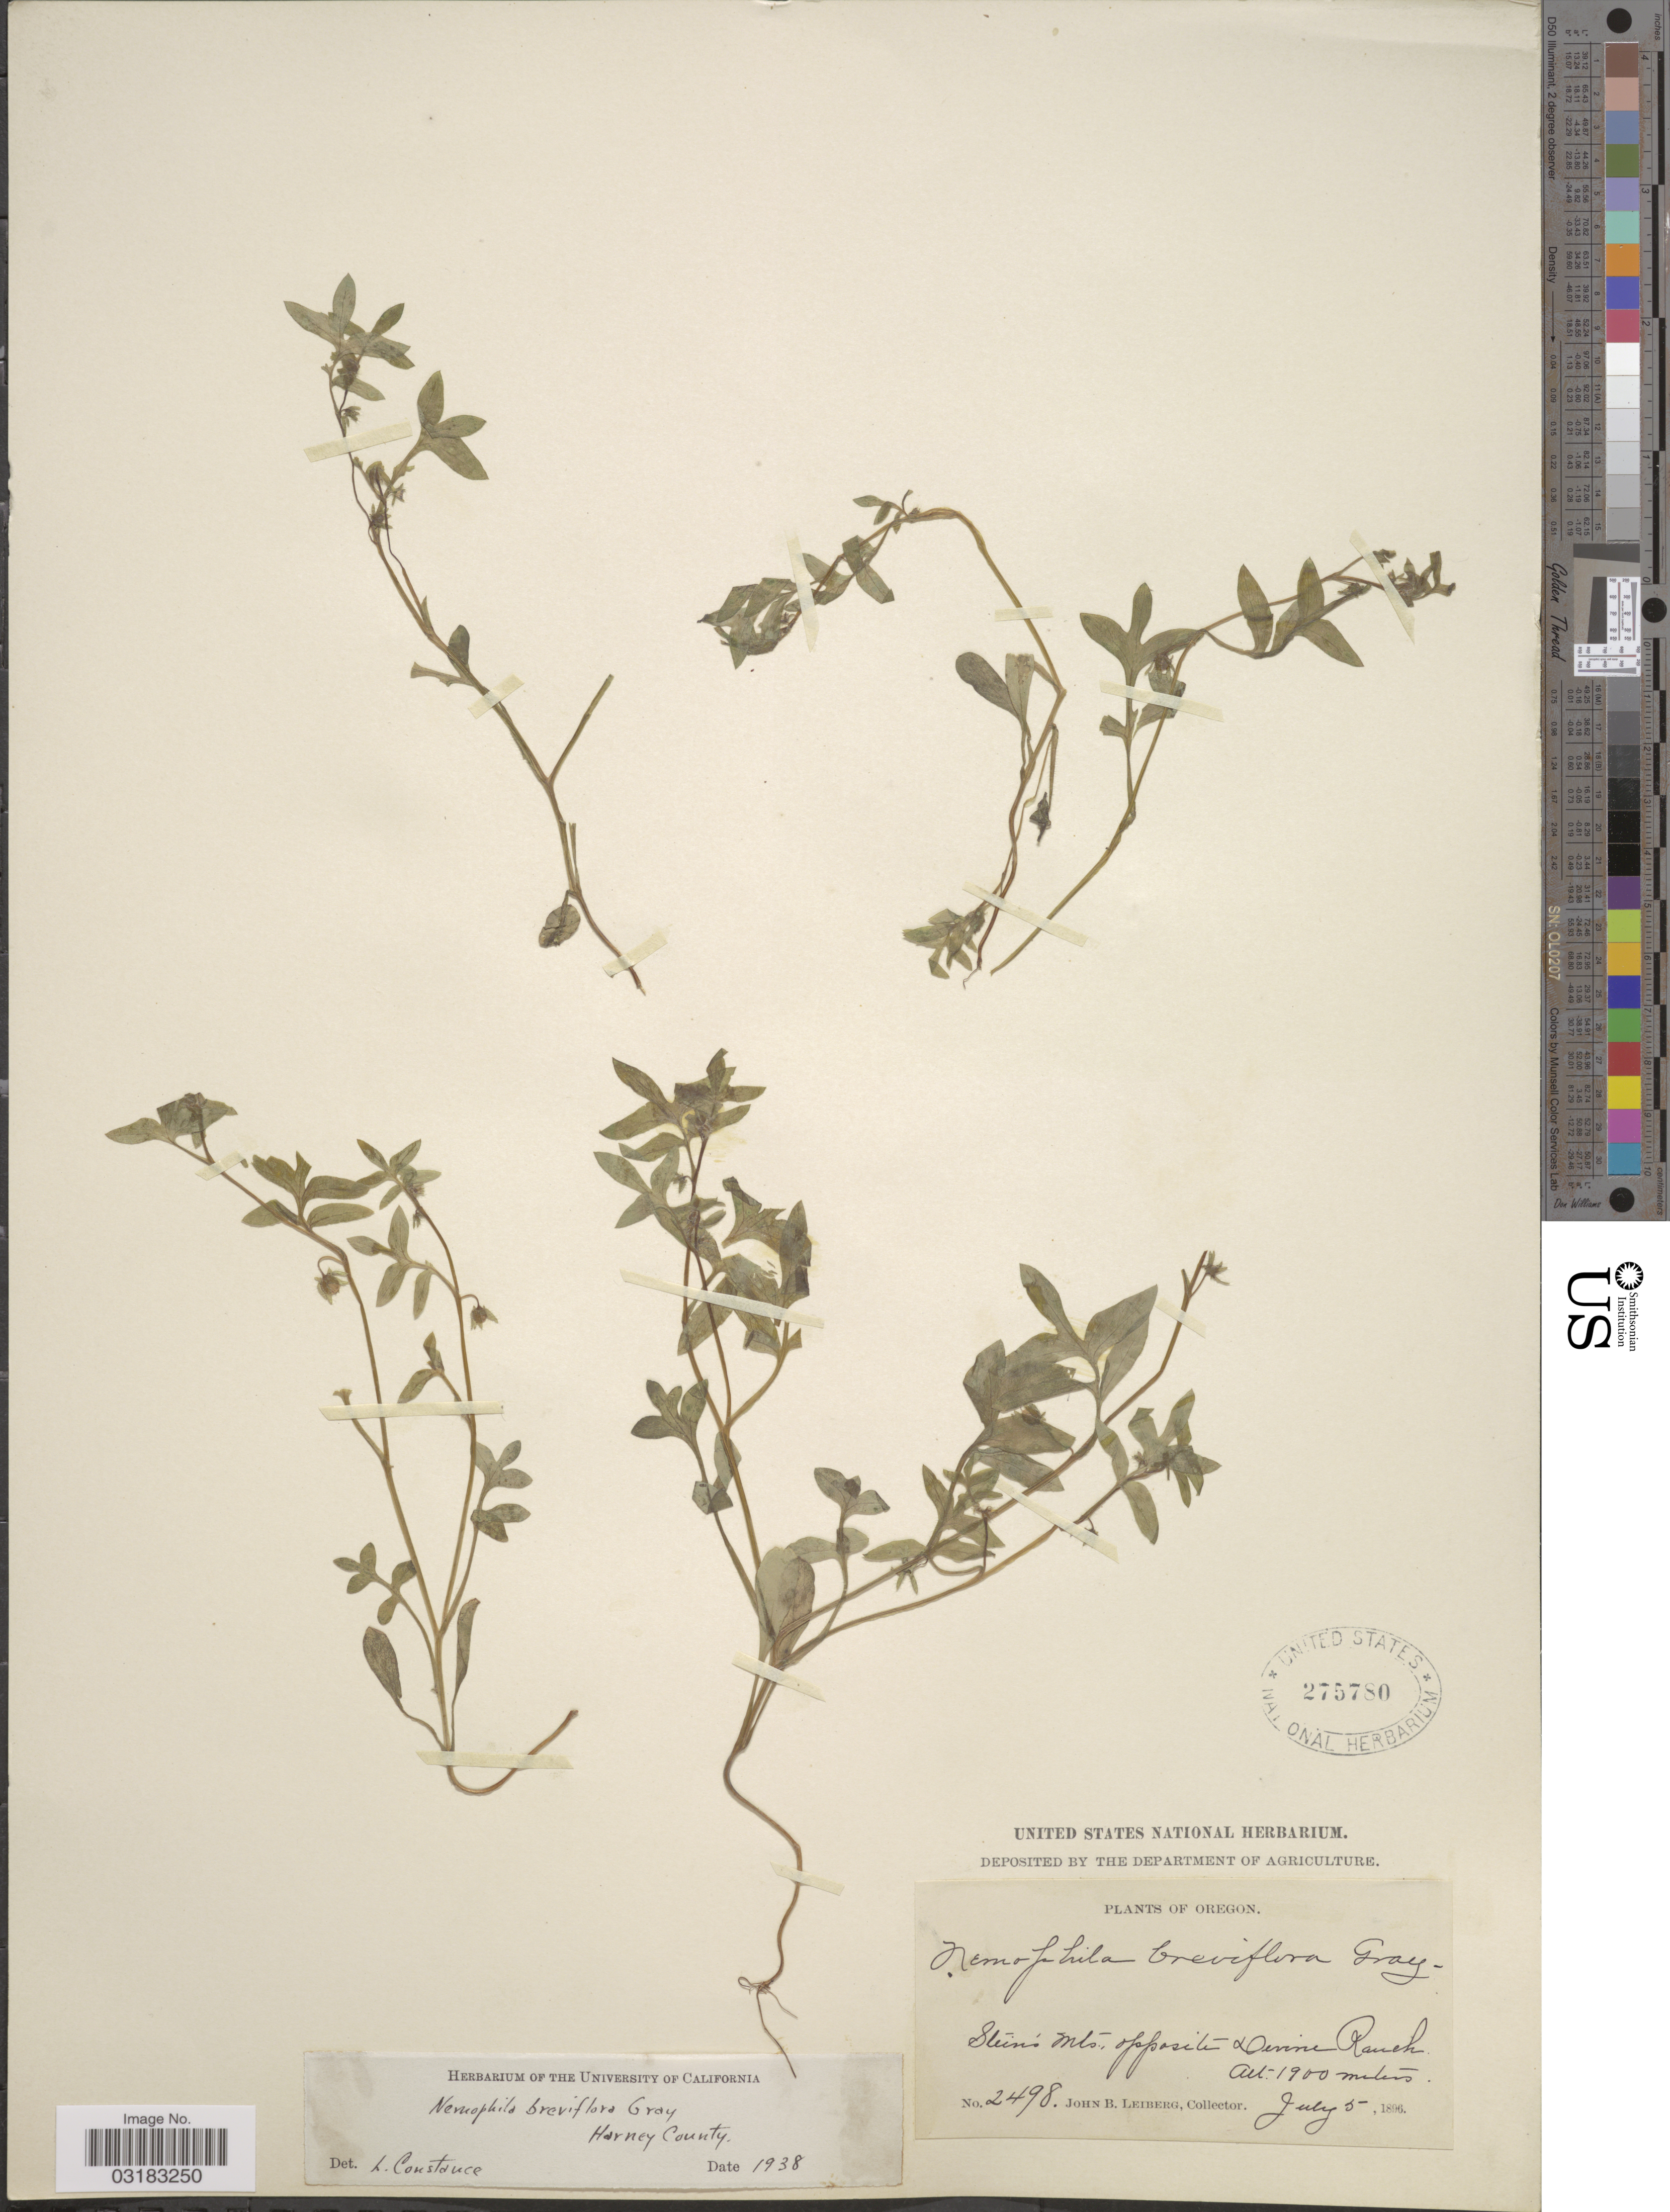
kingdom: Plantae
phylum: Tracheophyta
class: Magnoliopsida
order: Boraginales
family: Hydrophyllaceae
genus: Nemophila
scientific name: Nemophila breviflora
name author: A. Gray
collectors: J. B. Leiberg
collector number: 2498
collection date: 1896-07-05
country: United States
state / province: Oregon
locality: Stein's Mts., opposite Devine Ranch.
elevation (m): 1900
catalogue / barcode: US 275780